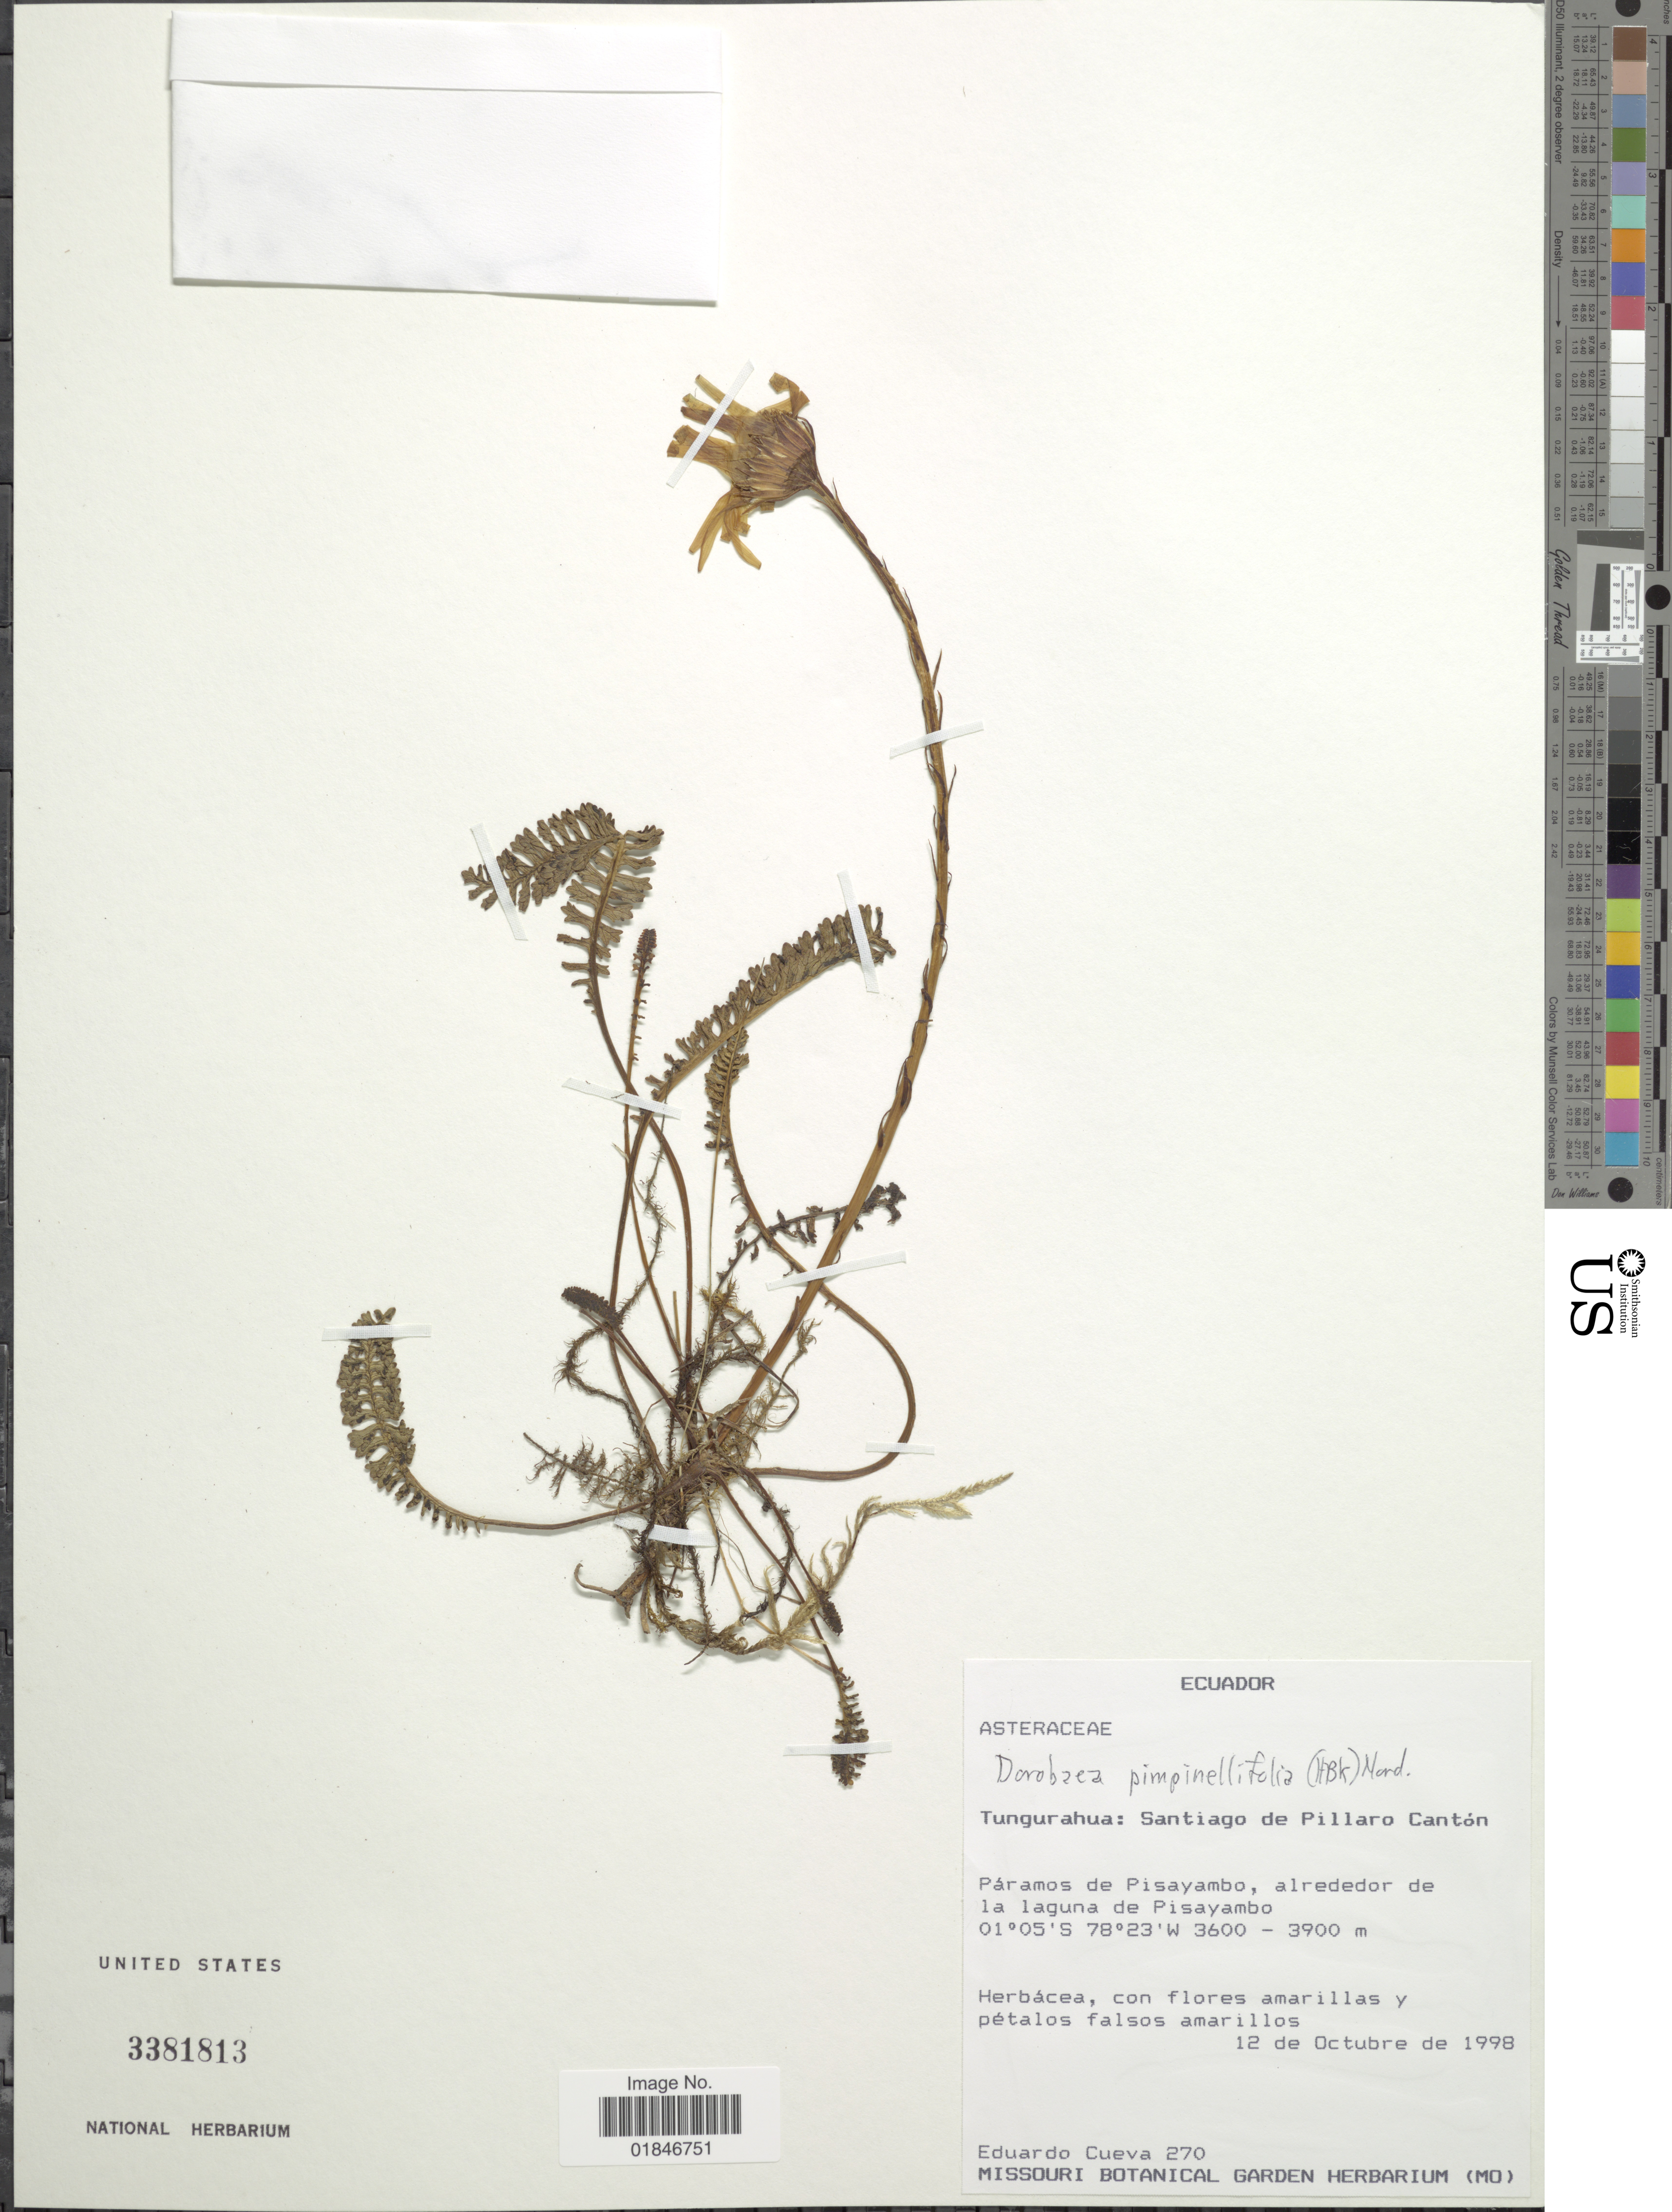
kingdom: Plantae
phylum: Tracheophyta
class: Magnoliopsida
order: Asterales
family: Asteraceae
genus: Dorobaea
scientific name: Dorobaea pimpinellifolia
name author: (Kunth) B. Nord.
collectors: E. Cueva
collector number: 270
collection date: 1998-10-12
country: Ecuador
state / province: Tungurahua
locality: Tungurahua: Santiogp de Pillaro Canton. Paramos de Pisayambo, alrededor de la laguna de Pisayambo.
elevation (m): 3600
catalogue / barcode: US 3381813